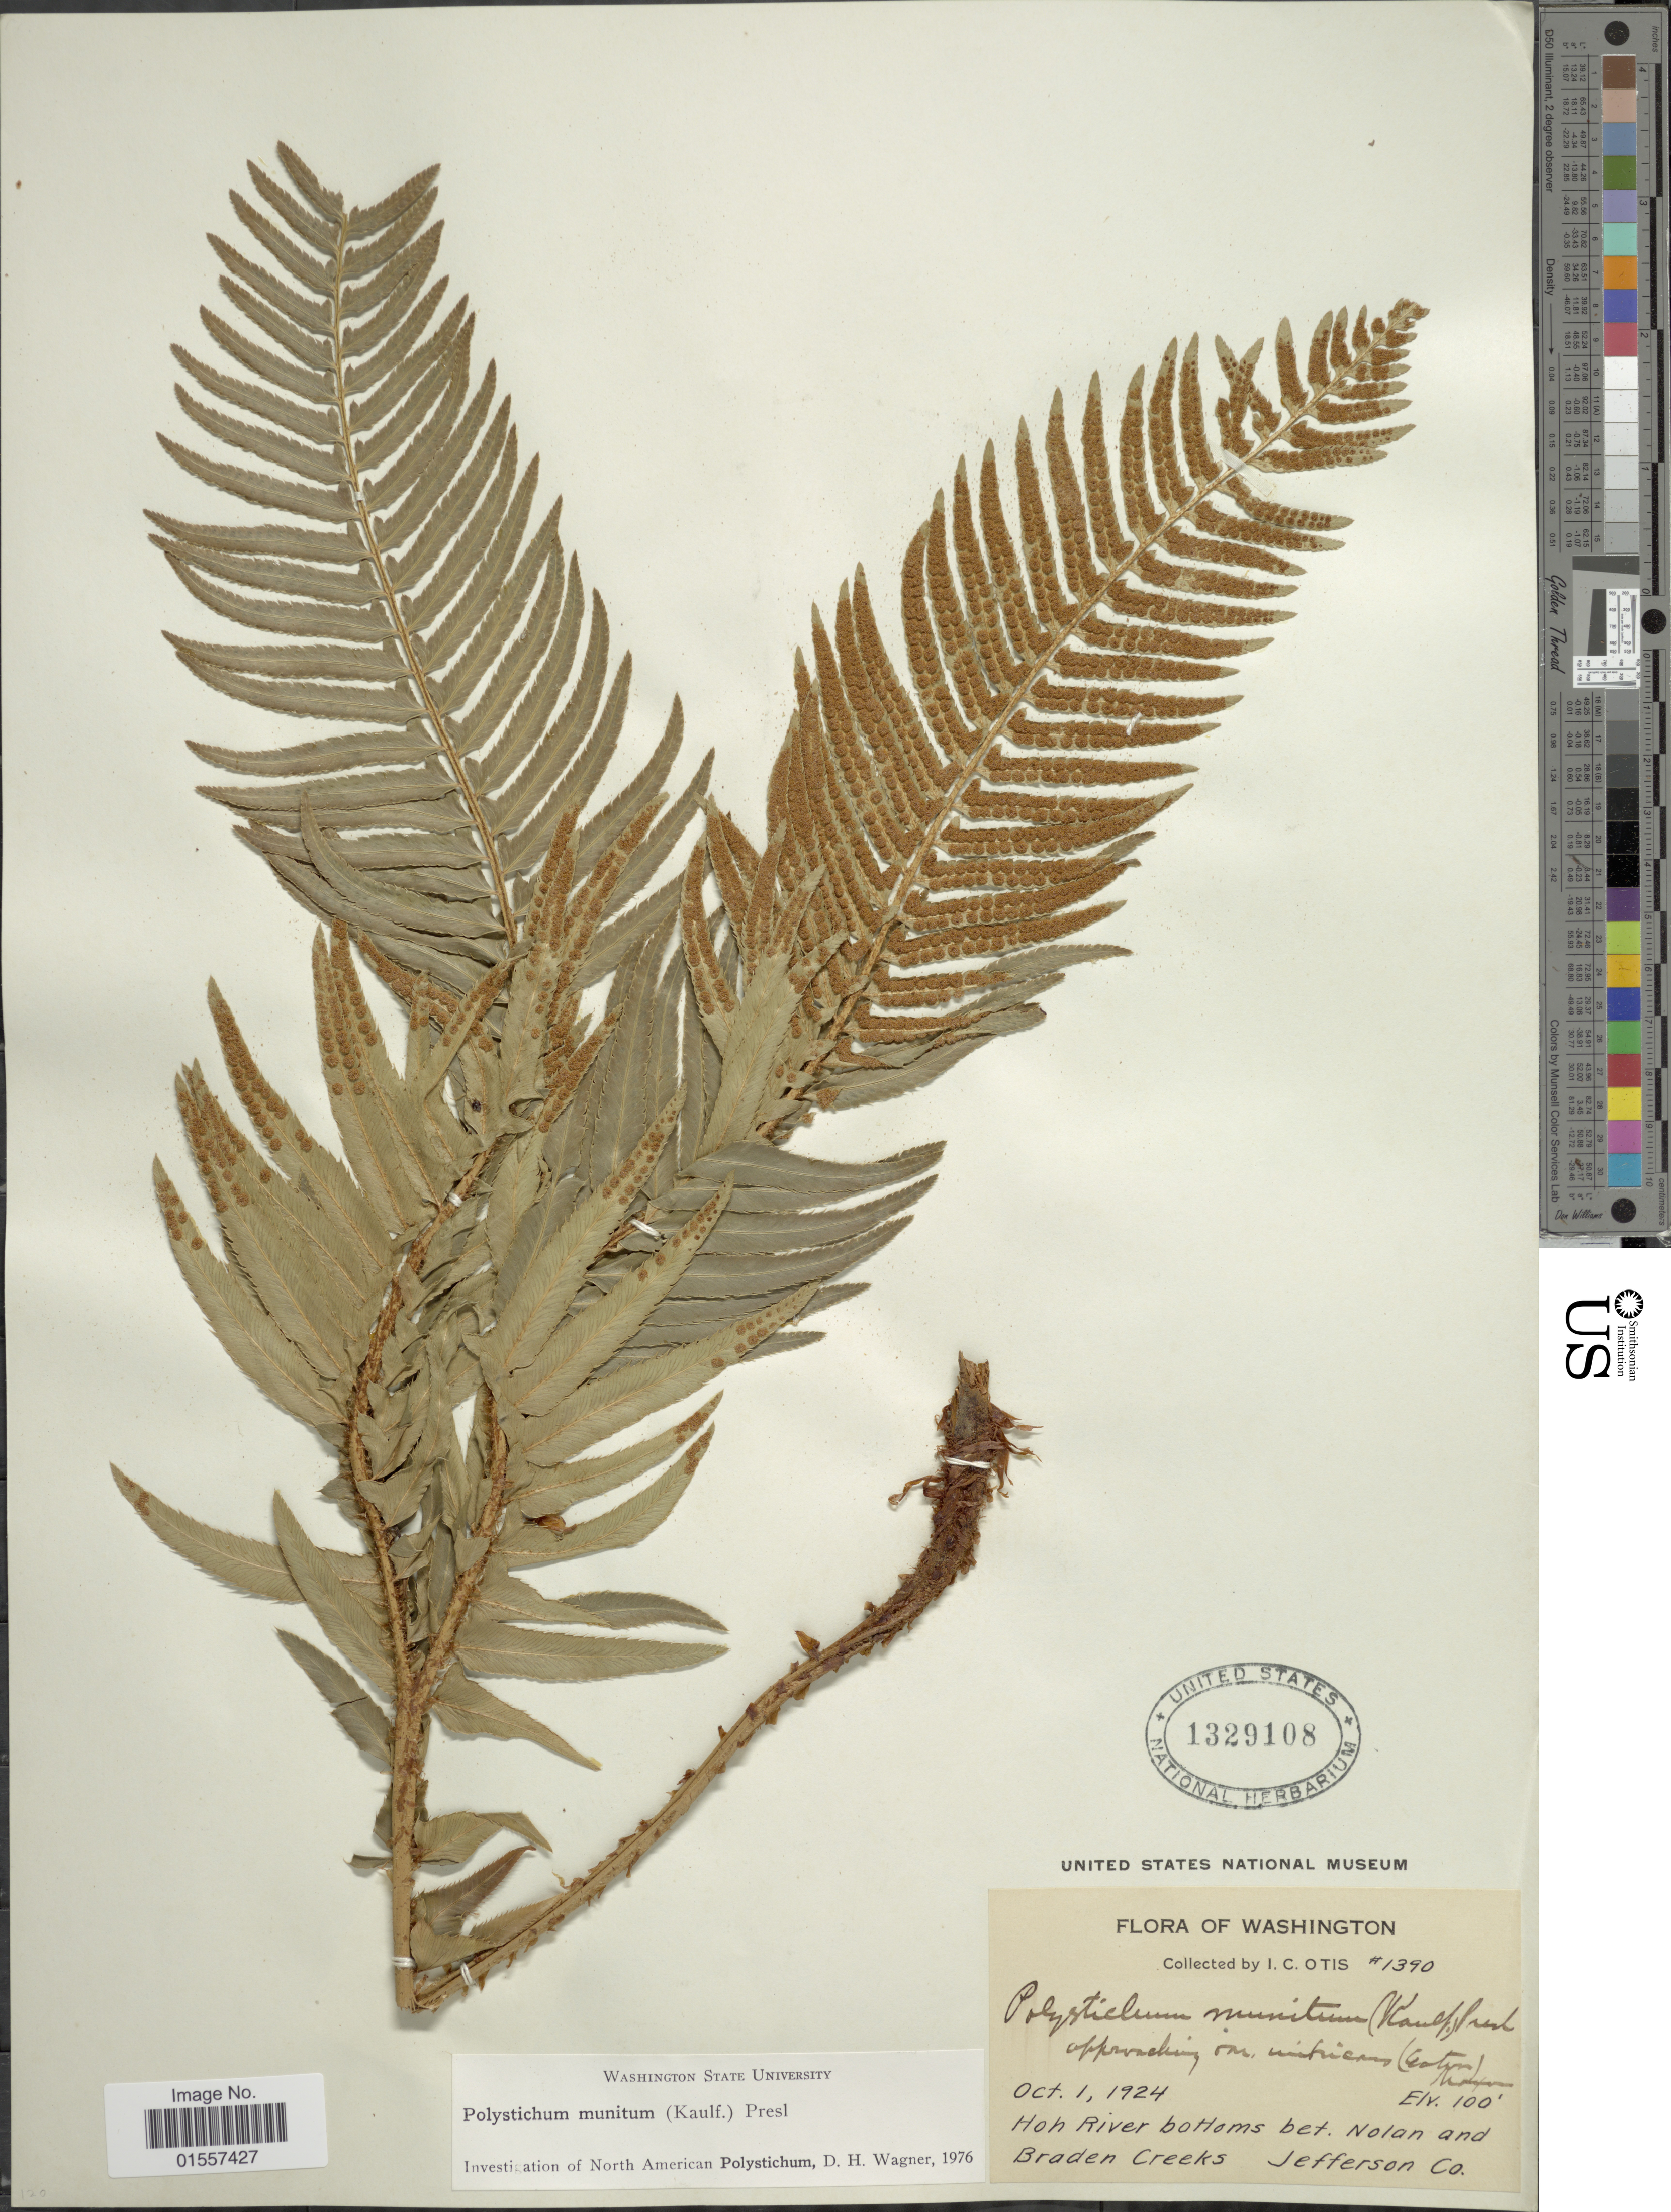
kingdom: Plantae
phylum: Tracheophyta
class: Polypodiopsida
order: Polypodiales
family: Dryopteridaceae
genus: Polystichum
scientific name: Polystichum munitum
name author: (Kaulf.) C. Presl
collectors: I. C. Otis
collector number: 1390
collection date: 1924-10-01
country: United States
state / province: Washington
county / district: Jefferson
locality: Washington, Hoh River bottoms bet. Nolan and Braden Creeks, Jefferson Co.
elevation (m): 30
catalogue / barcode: US 1329108